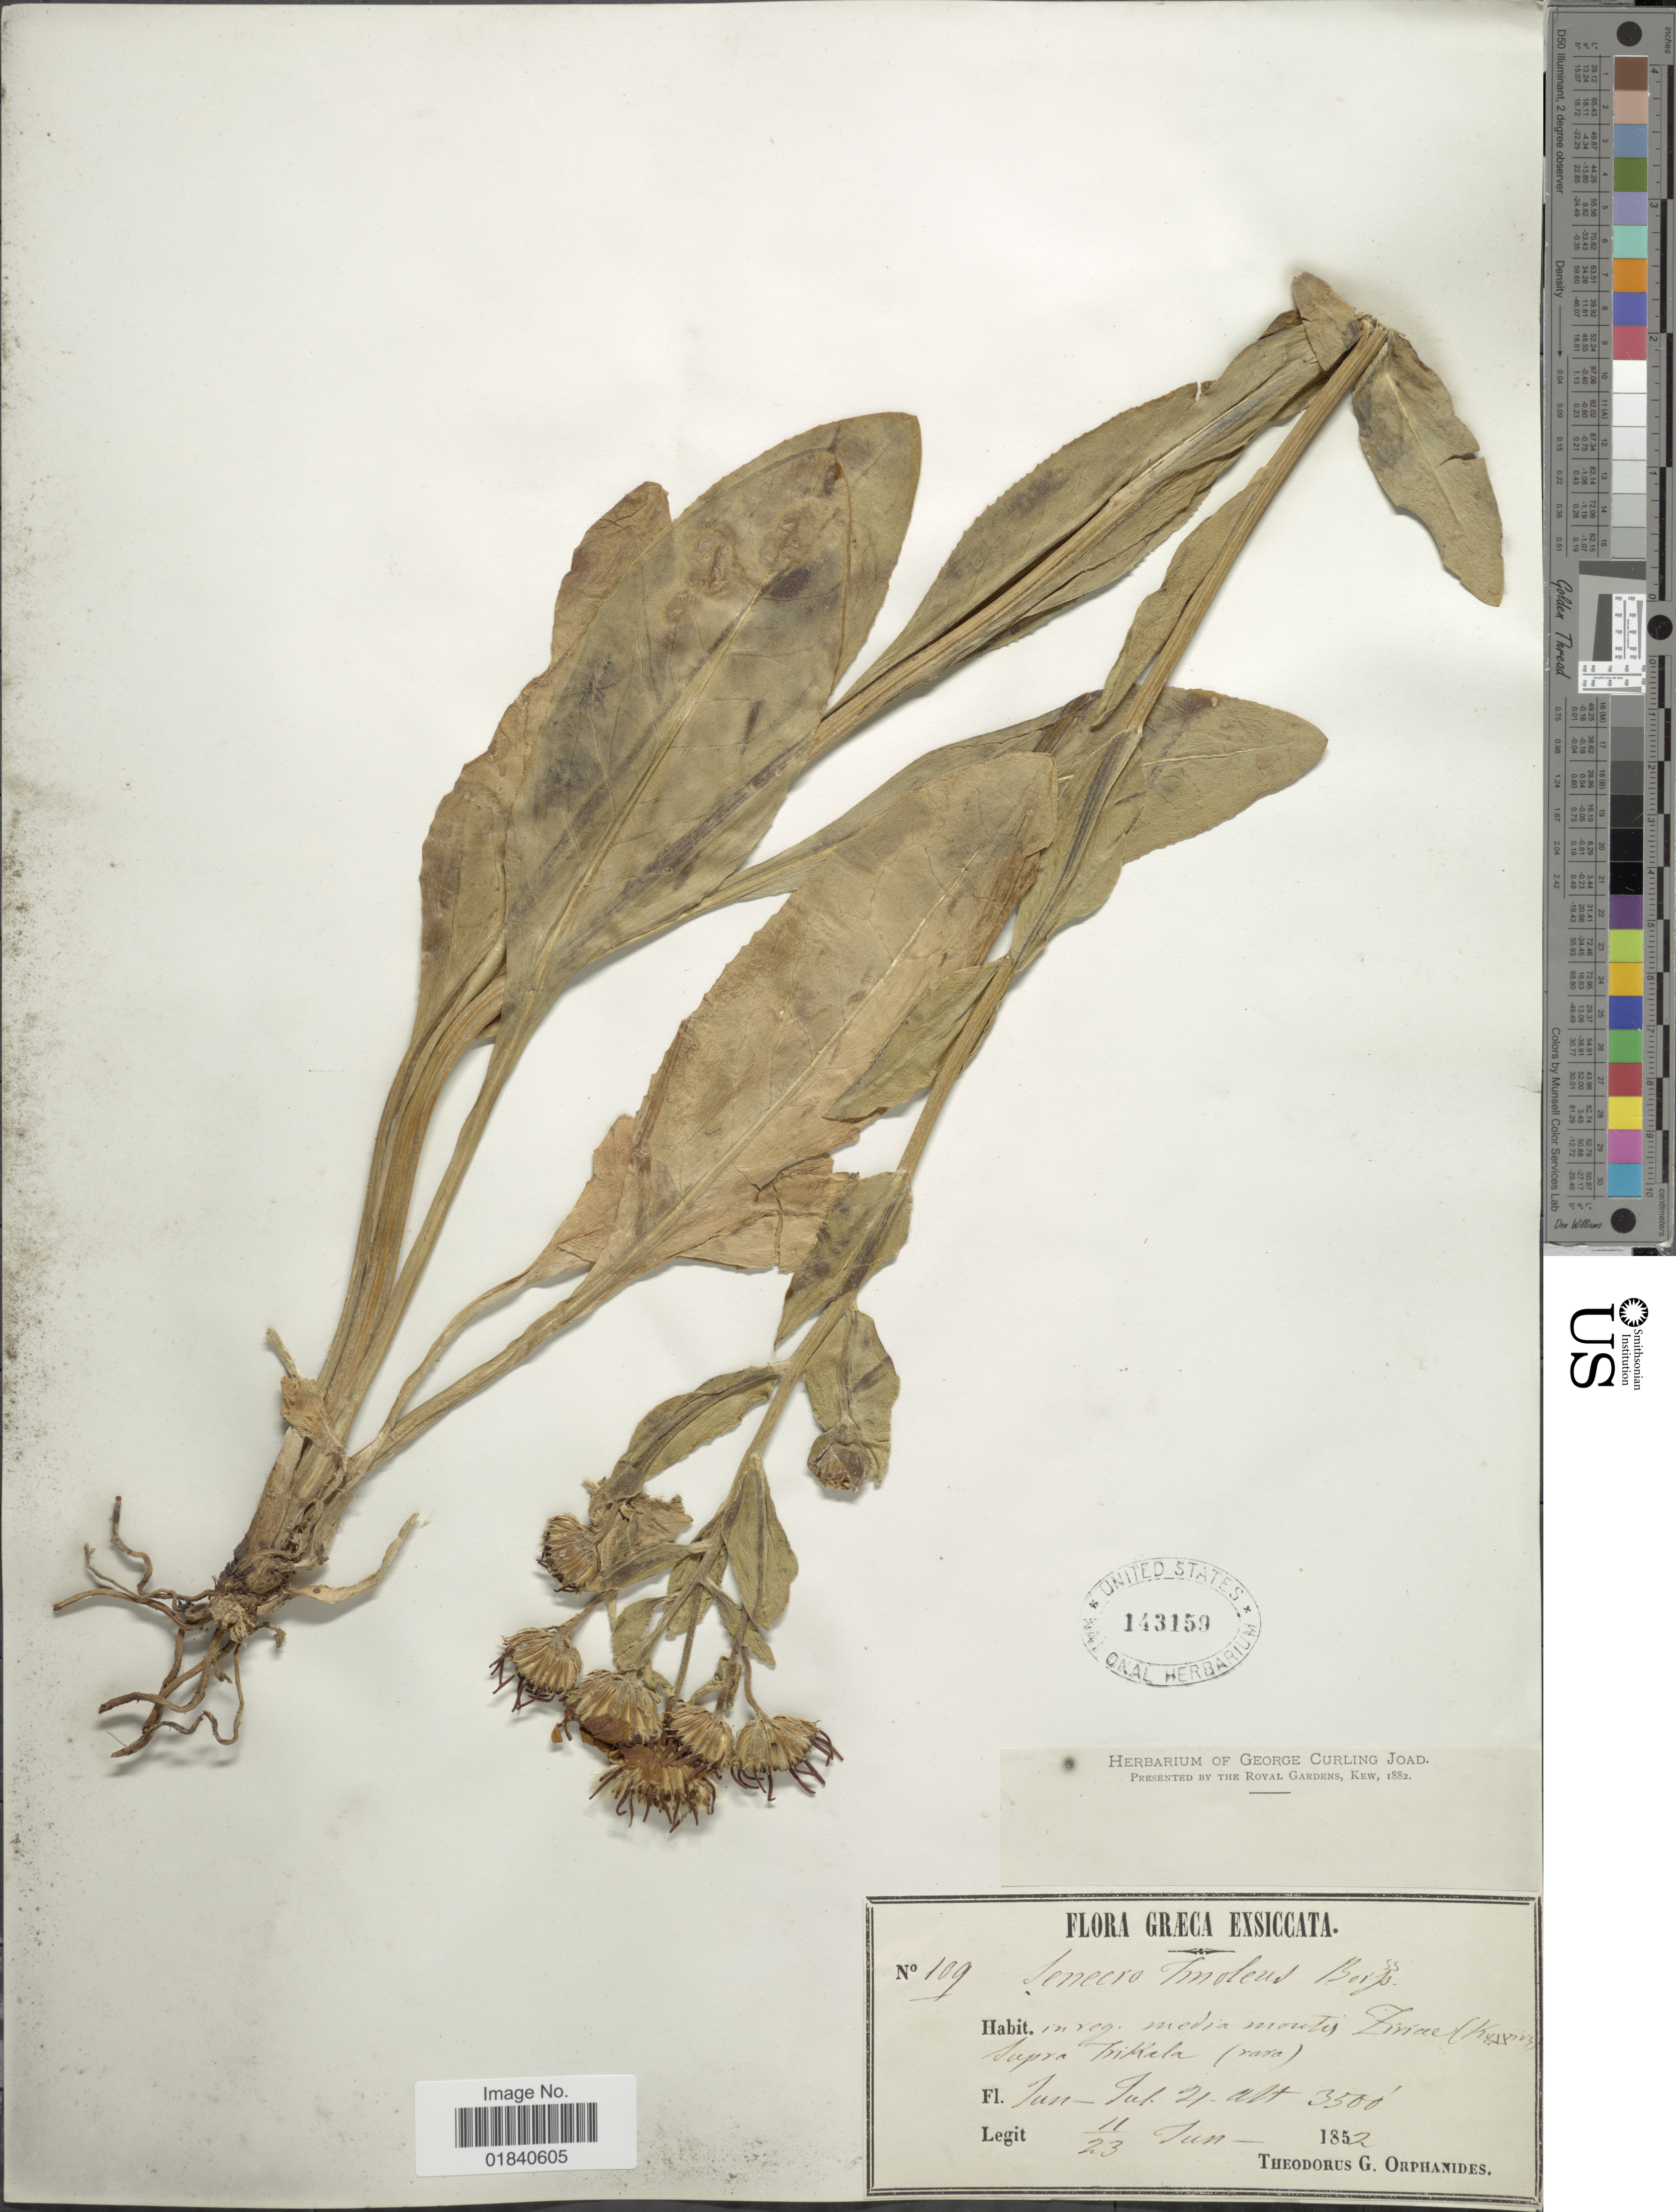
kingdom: Plantae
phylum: Tracheophyta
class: Magnoliopsida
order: Asterales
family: Asteraceae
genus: Senecio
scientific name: Senecio imoleus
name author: Boiss. & Heldr.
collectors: T. G. Orphanides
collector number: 109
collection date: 1852-06-11/1852-06-23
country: Greece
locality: In reg. media montes Ziriae (Κυλλήνη) supra Trikala.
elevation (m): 1067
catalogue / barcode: US 143159